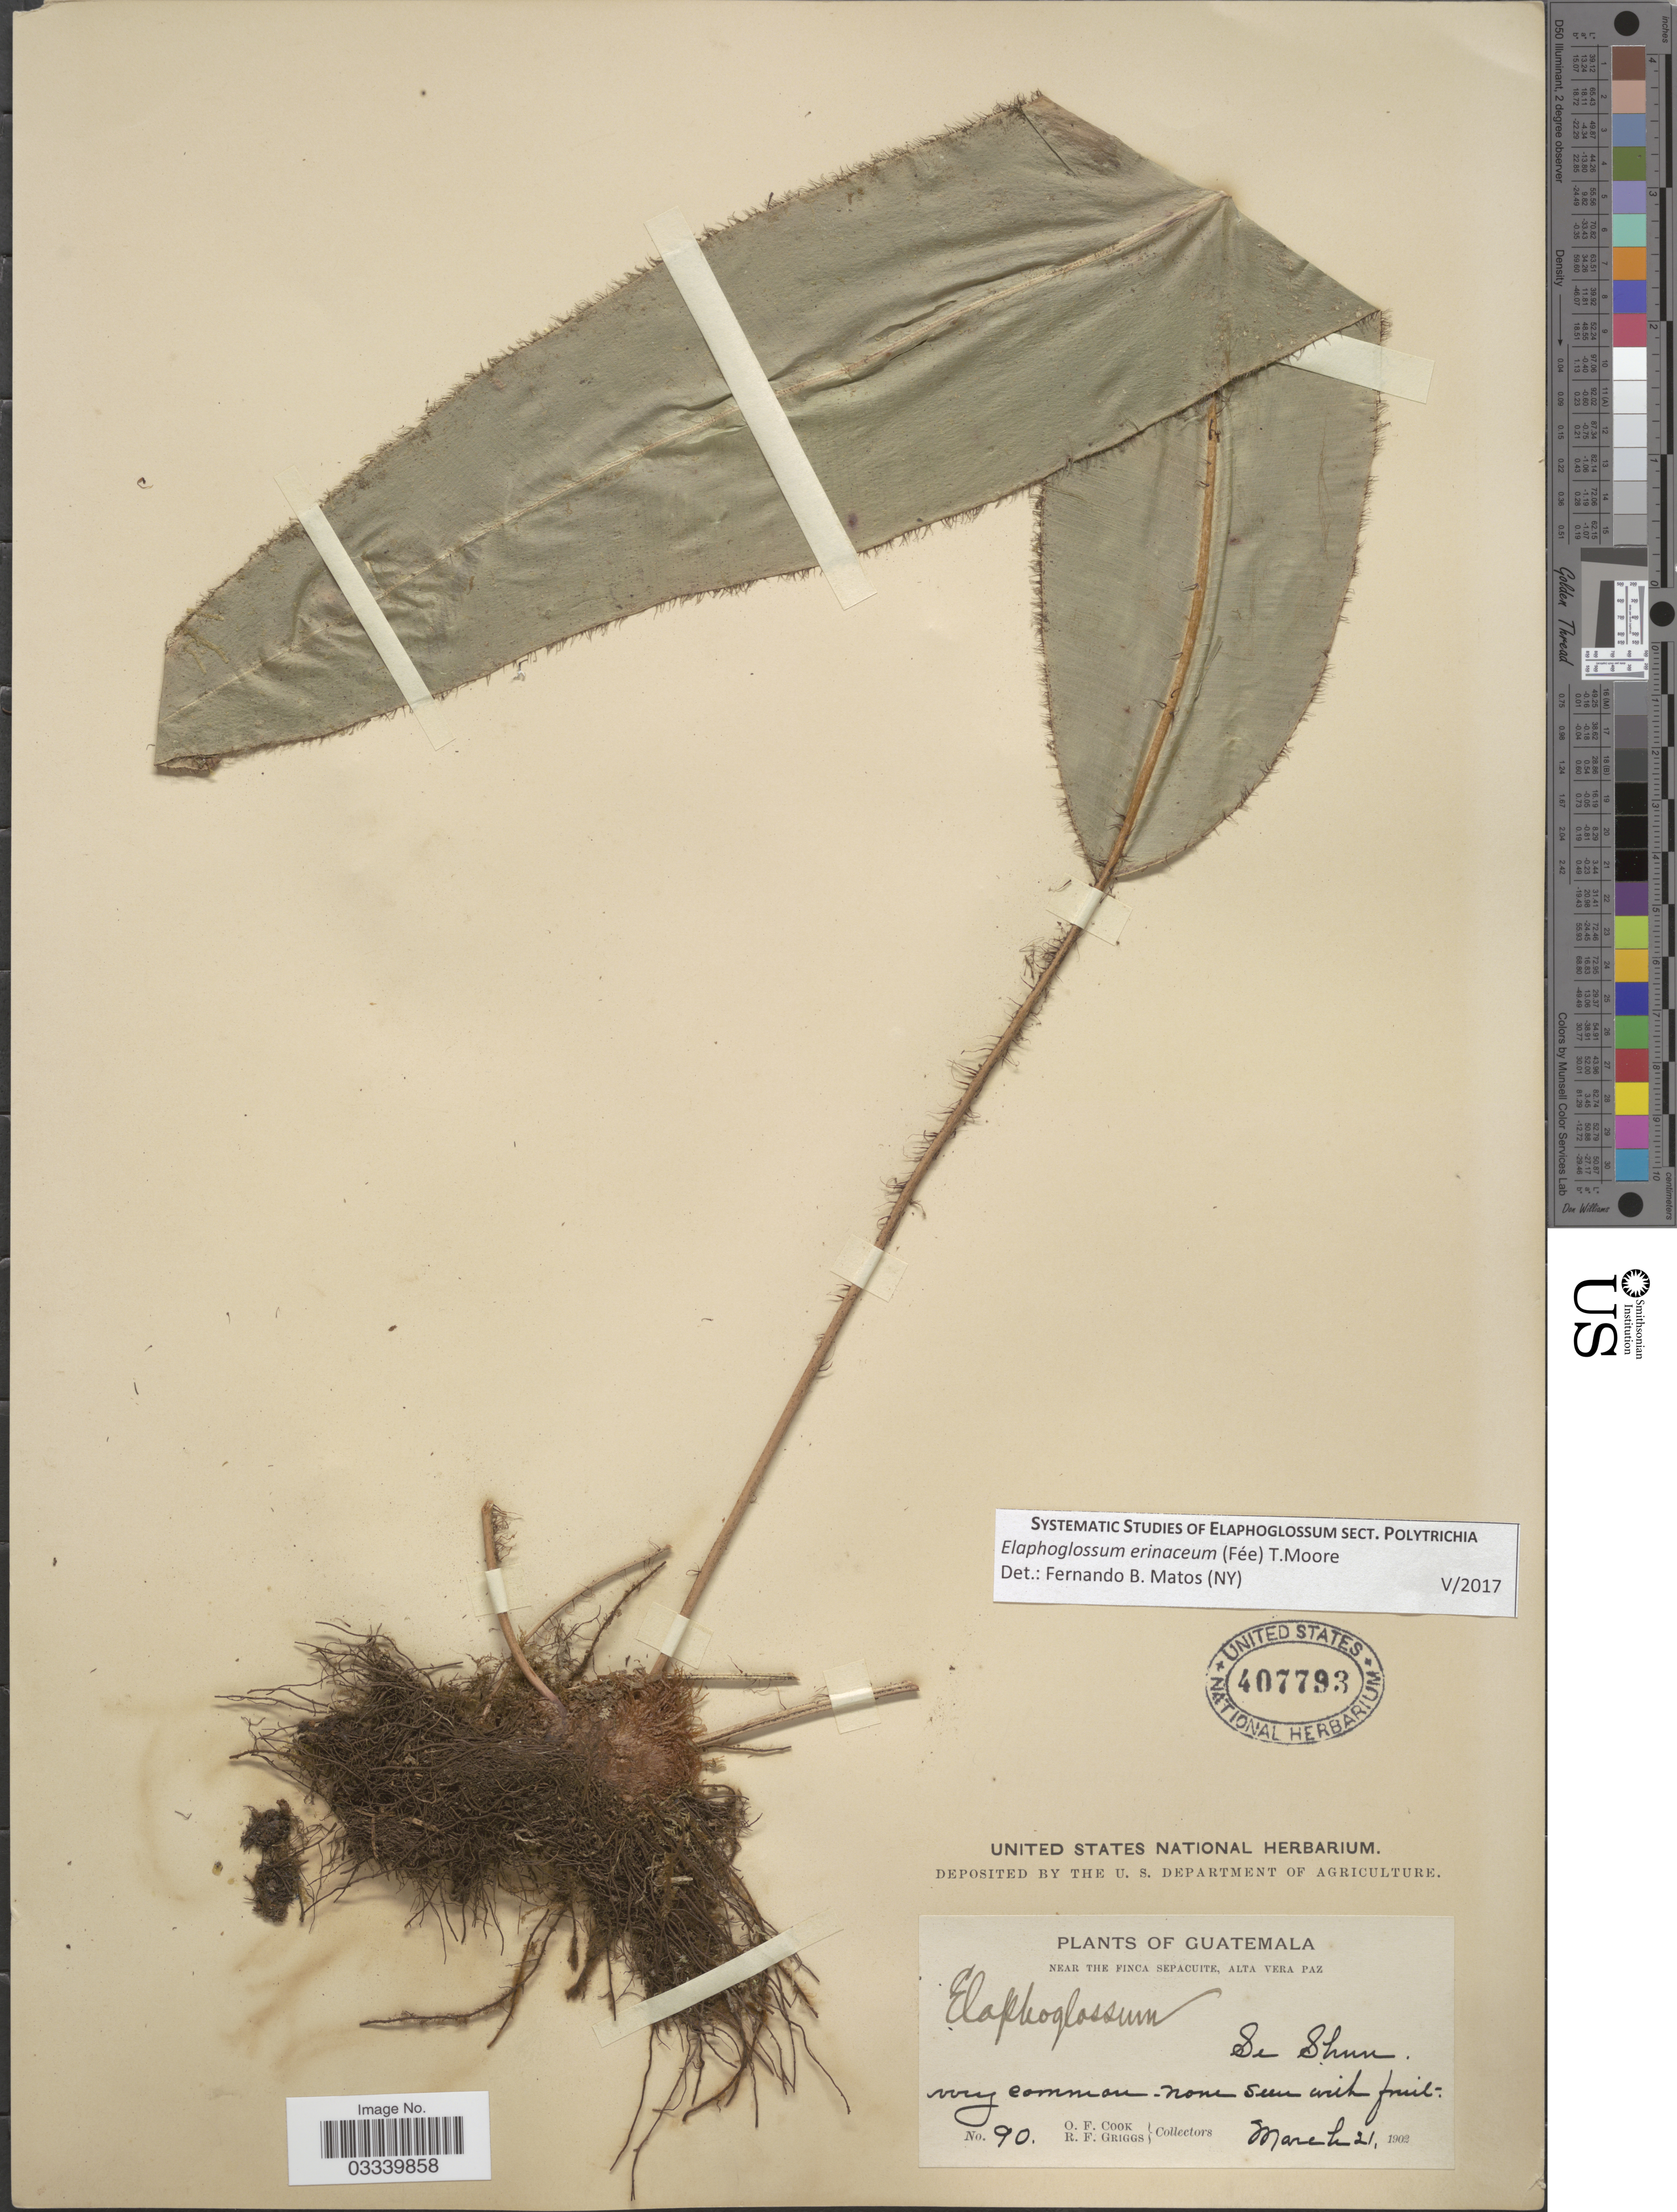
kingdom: Plantae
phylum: Tracheophyta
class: Polypodiopsida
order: Polypodiales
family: Dryopteridaceae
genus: Elaphoglossum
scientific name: Elaphoglossum erinaceum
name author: (Fée) T. Moore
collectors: O. F. Cook & R. F. Griggs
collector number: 90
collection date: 1902-03-21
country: Guatemala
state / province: Alta Verapaz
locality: Near the Finca Sepacuite, Alta Vera Paz. Se Shun.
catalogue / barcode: US 407793